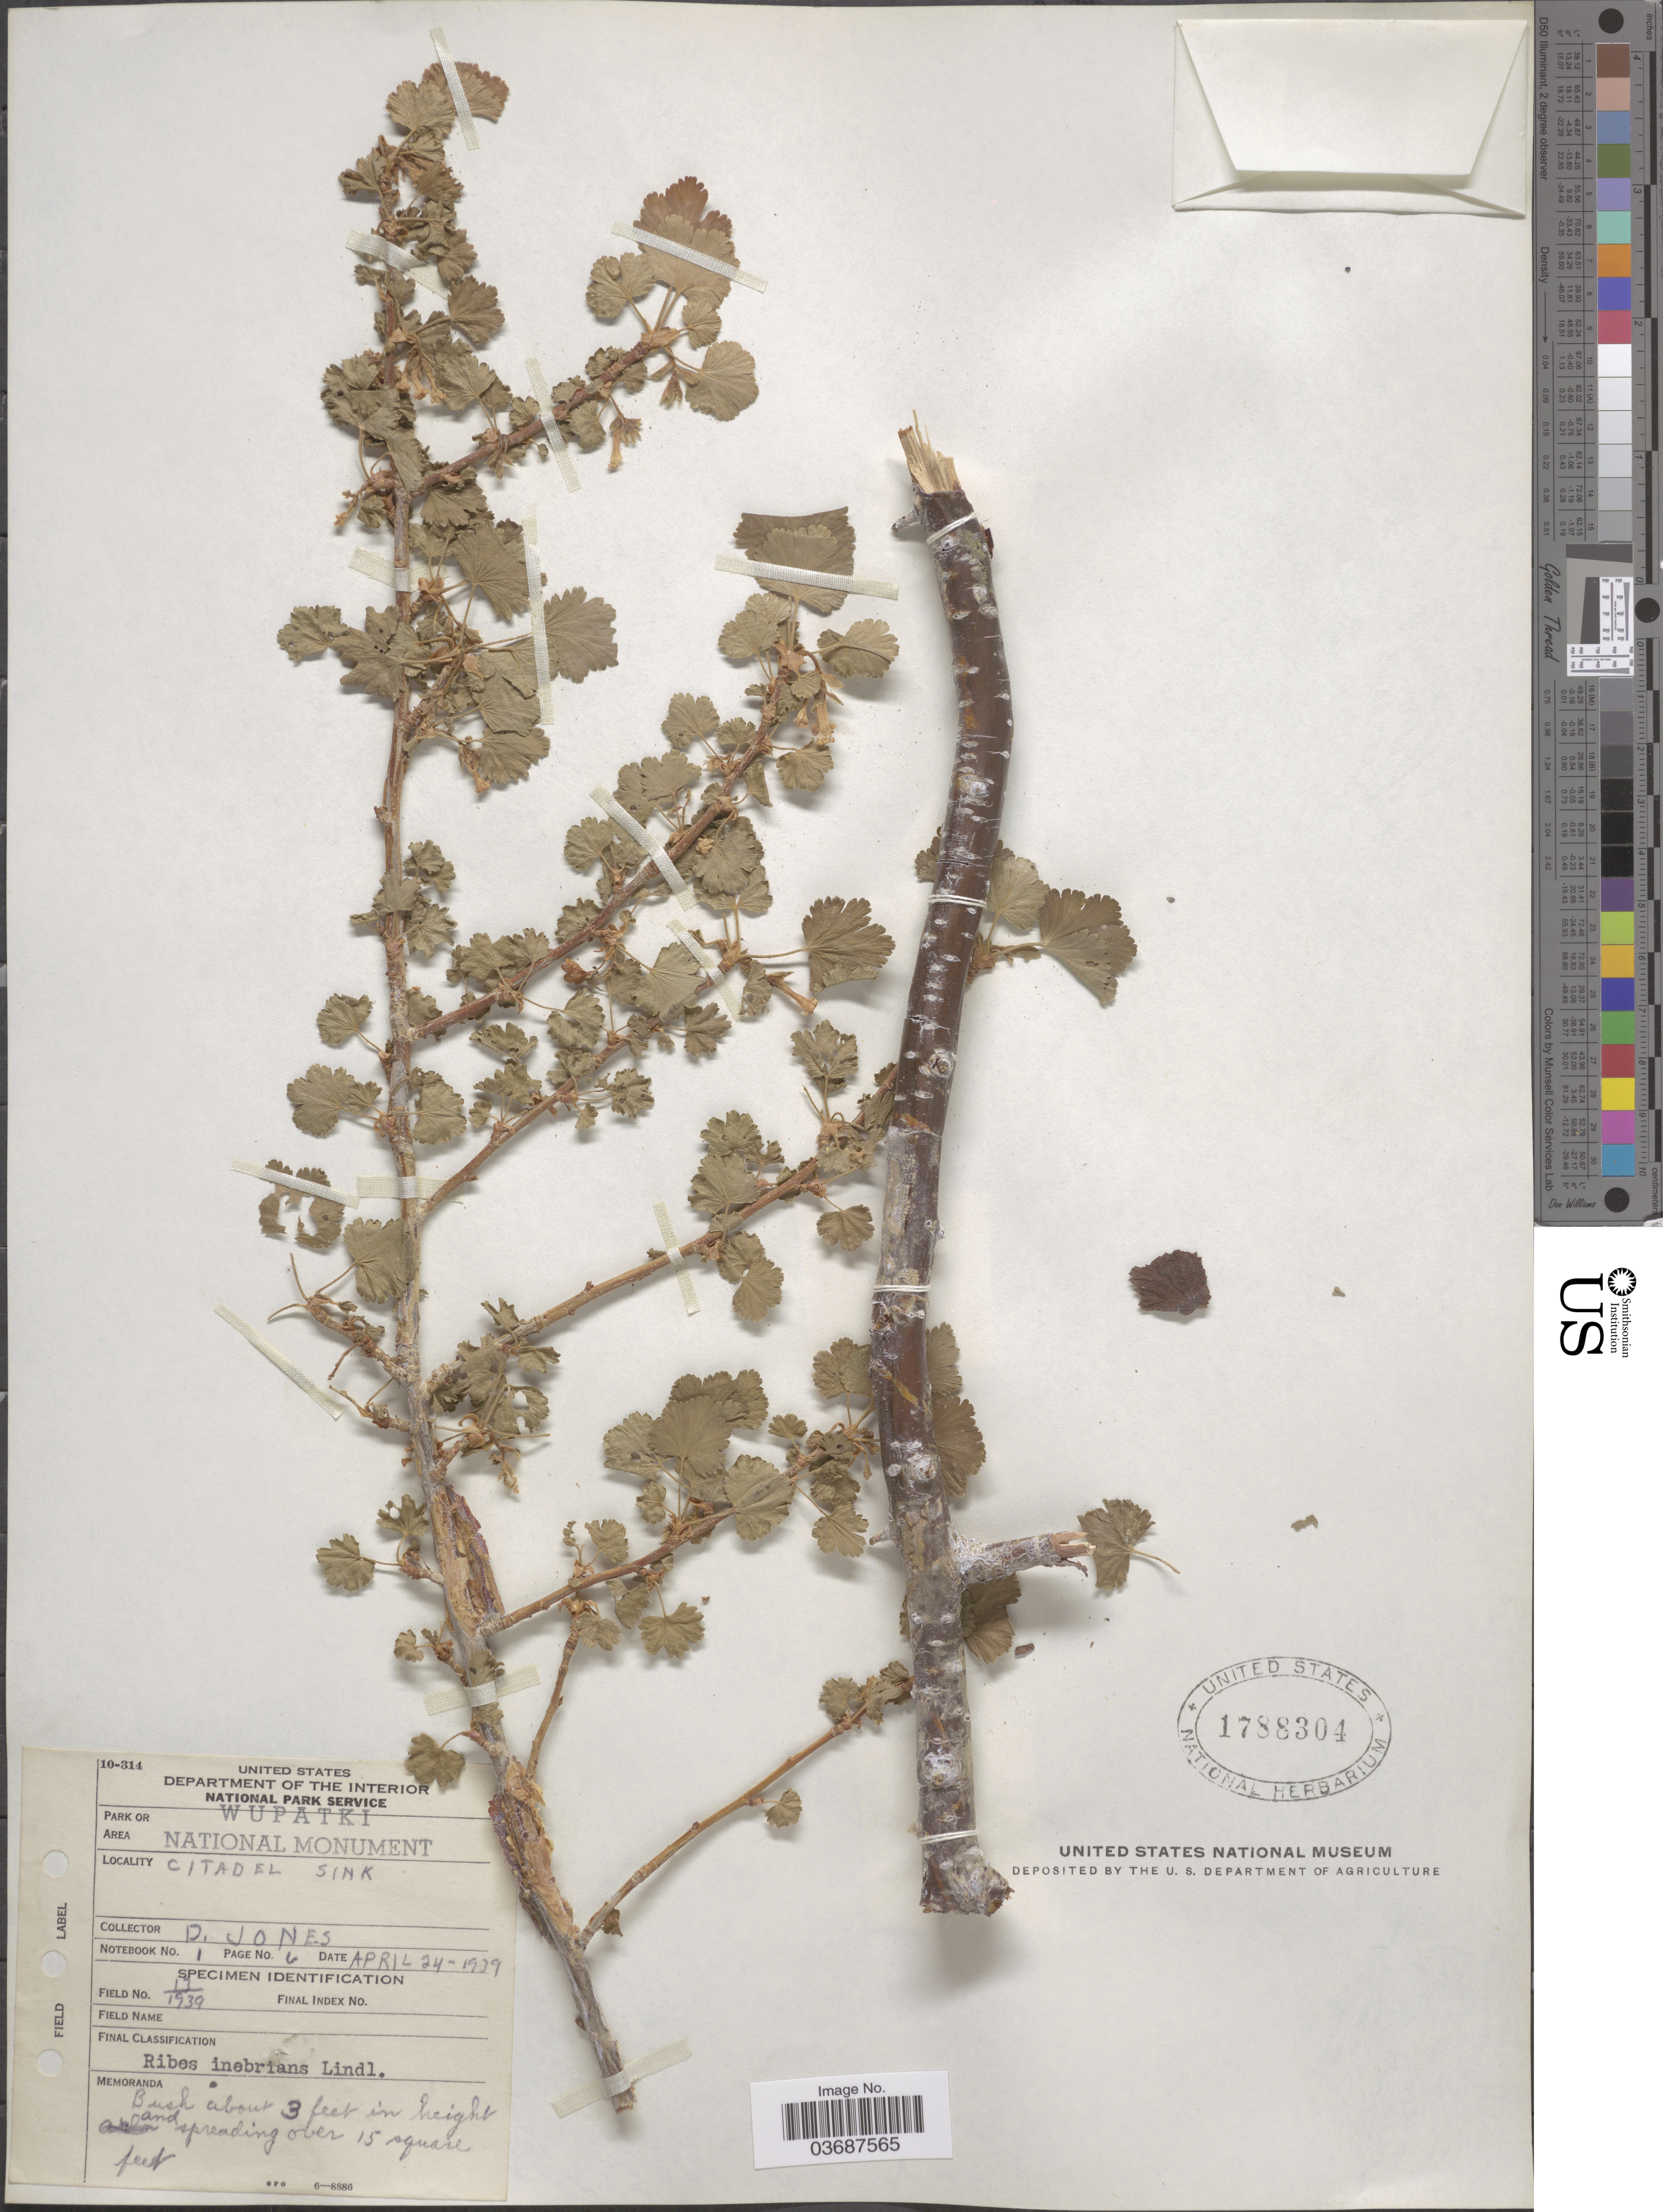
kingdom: Plantae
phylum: Tracheophyta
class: Magnoliopsida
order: Saxifragales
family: Grossulariaceae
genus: Ribes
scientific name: Ribes inebrians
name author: Lindl.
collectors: D. Jones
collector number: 13/1939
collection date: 1939-04-24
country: United States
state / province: Arizona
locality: Park or Wupatki. Area National Monument. Citadel Sink.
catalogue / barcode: US 1788304